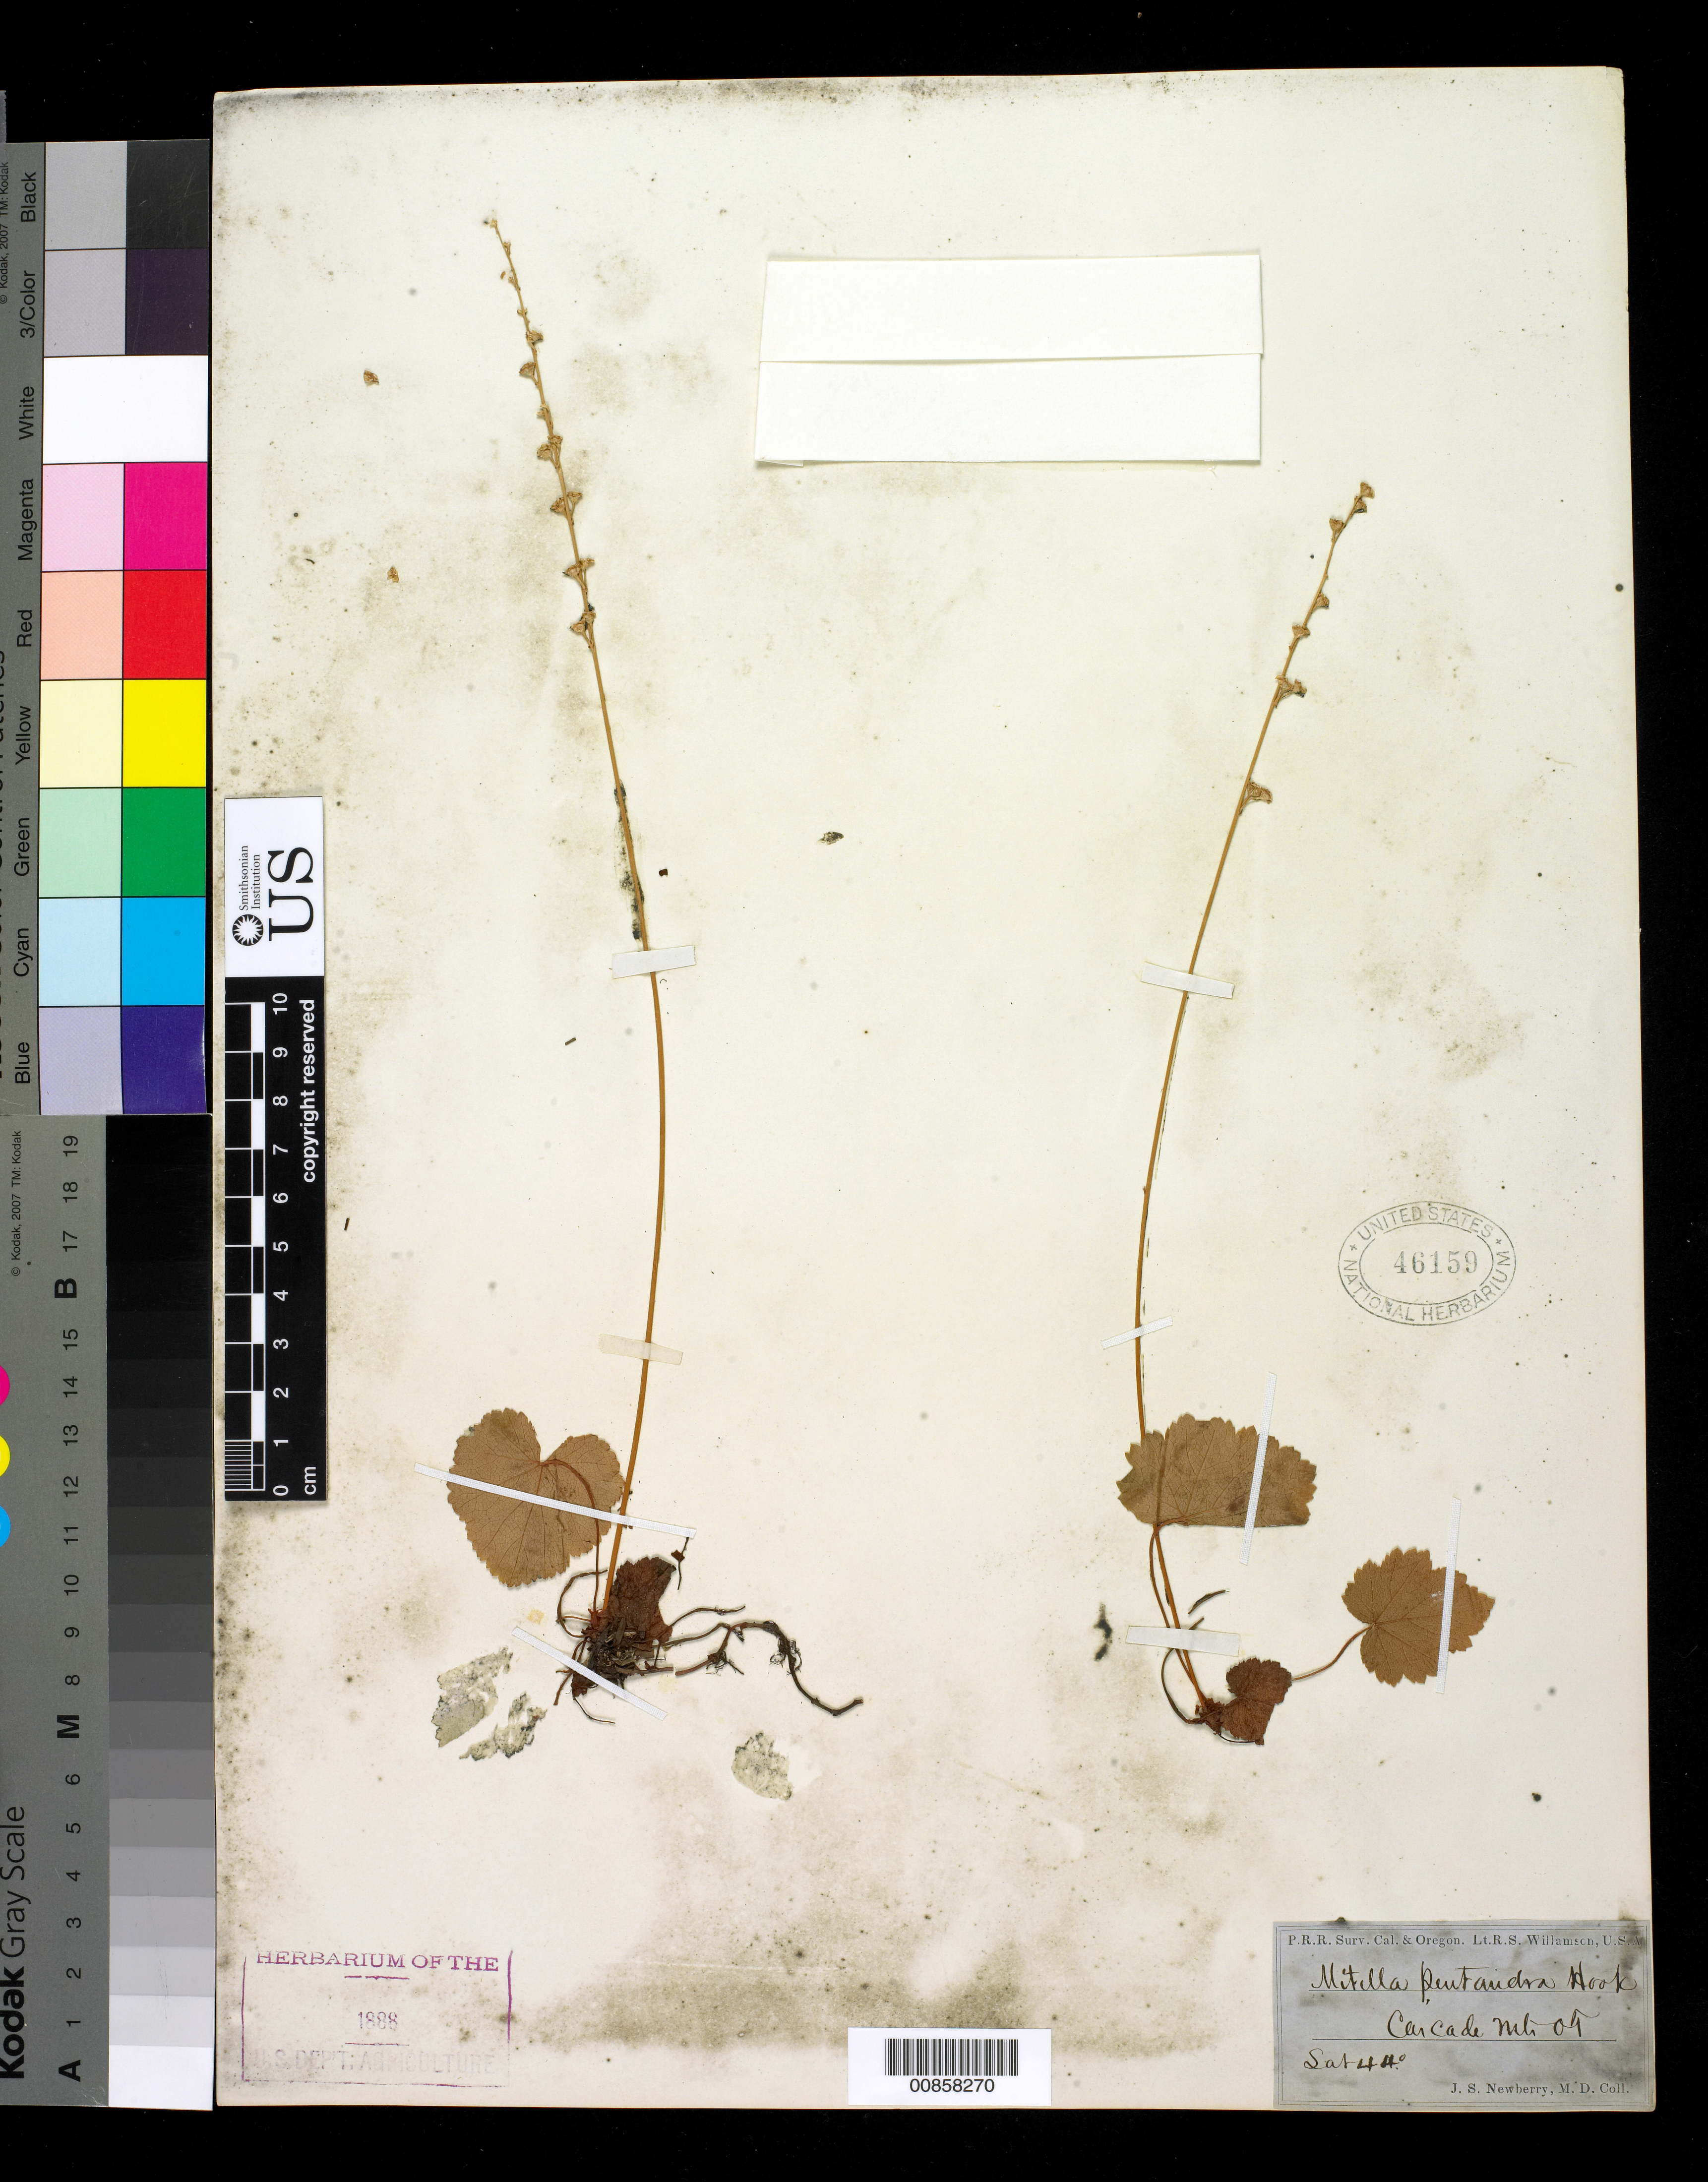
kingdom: Plantae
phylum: Tracheophyta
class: Magnoliopsida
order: Saxifragales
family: Saxifragaceae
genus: Mitella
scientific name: Mitella pentandra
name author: Hook.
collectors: J. S. Newberry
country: United States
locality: Cascade Mts.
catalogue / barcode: US 46159